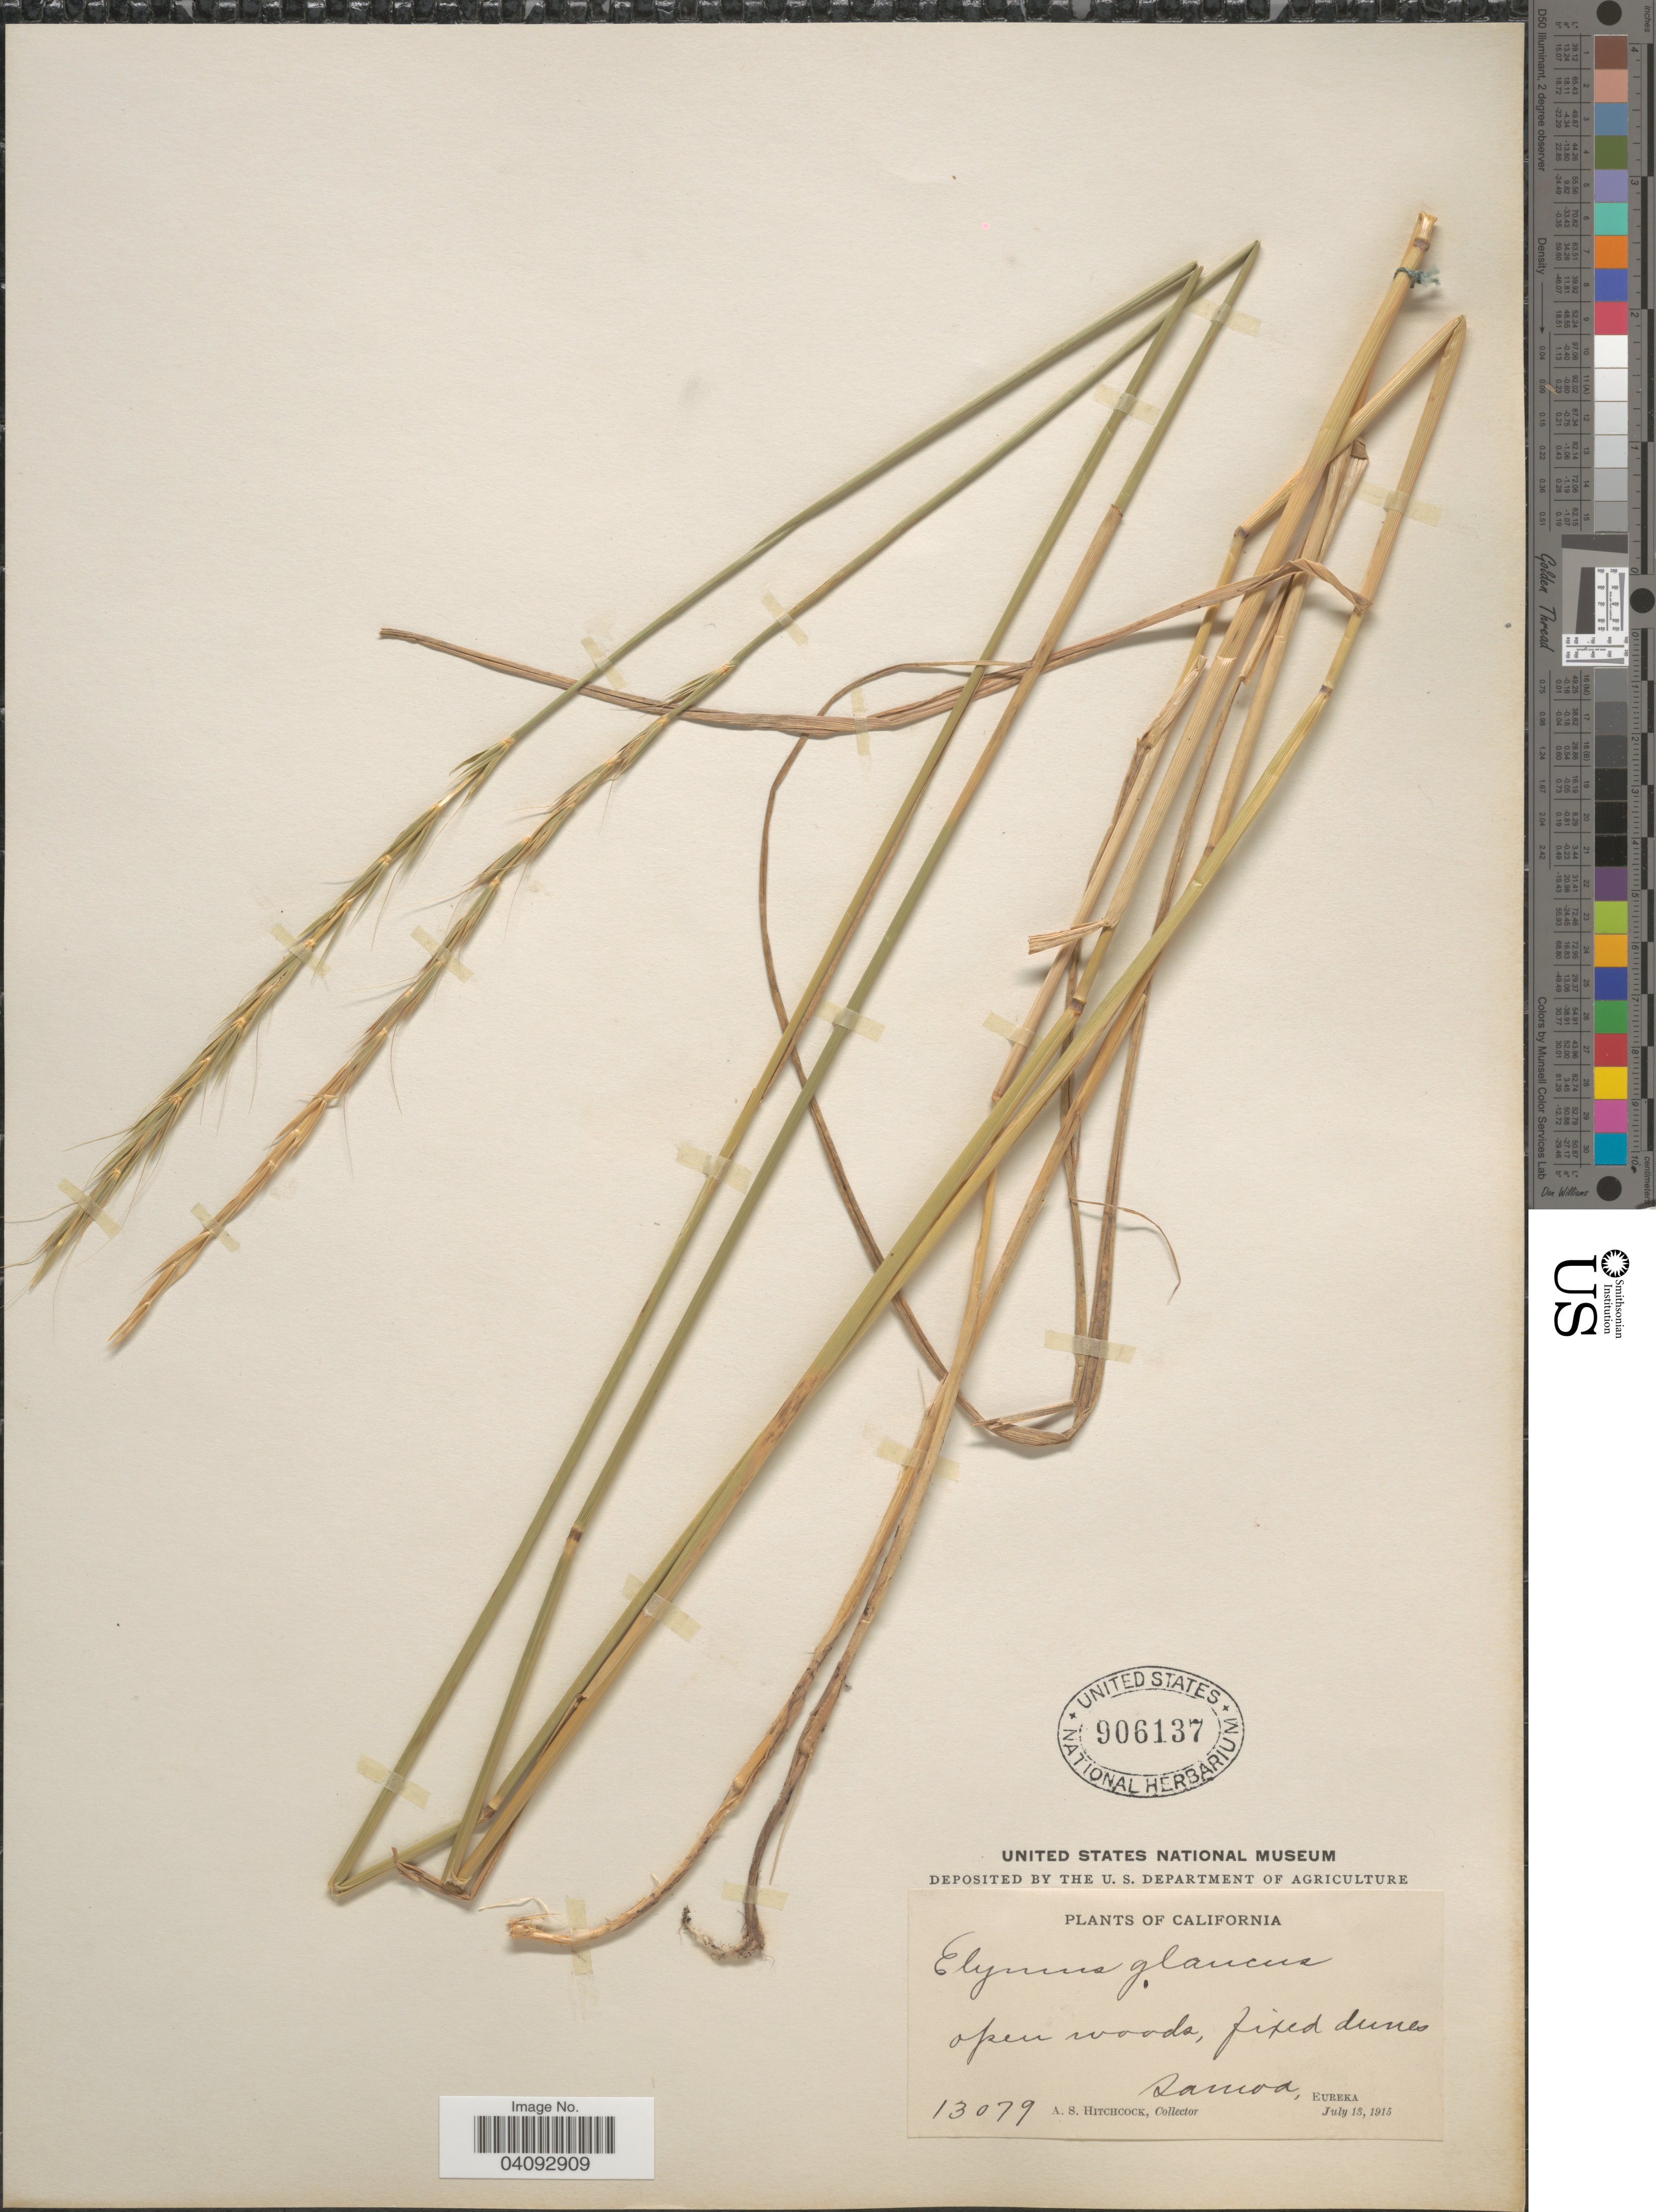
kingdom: Plantae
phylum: Tracheophyta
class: Liliopsida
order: Poales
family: Poaceae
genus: Elymus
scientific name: Elymus glaucus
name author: Buckley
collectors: A. S. Hitchcock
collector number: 13079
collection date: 1915-07-13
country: United States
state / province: California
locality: Open woods, fixed dunes. Samoa, Eureka.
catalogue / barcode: US 906137